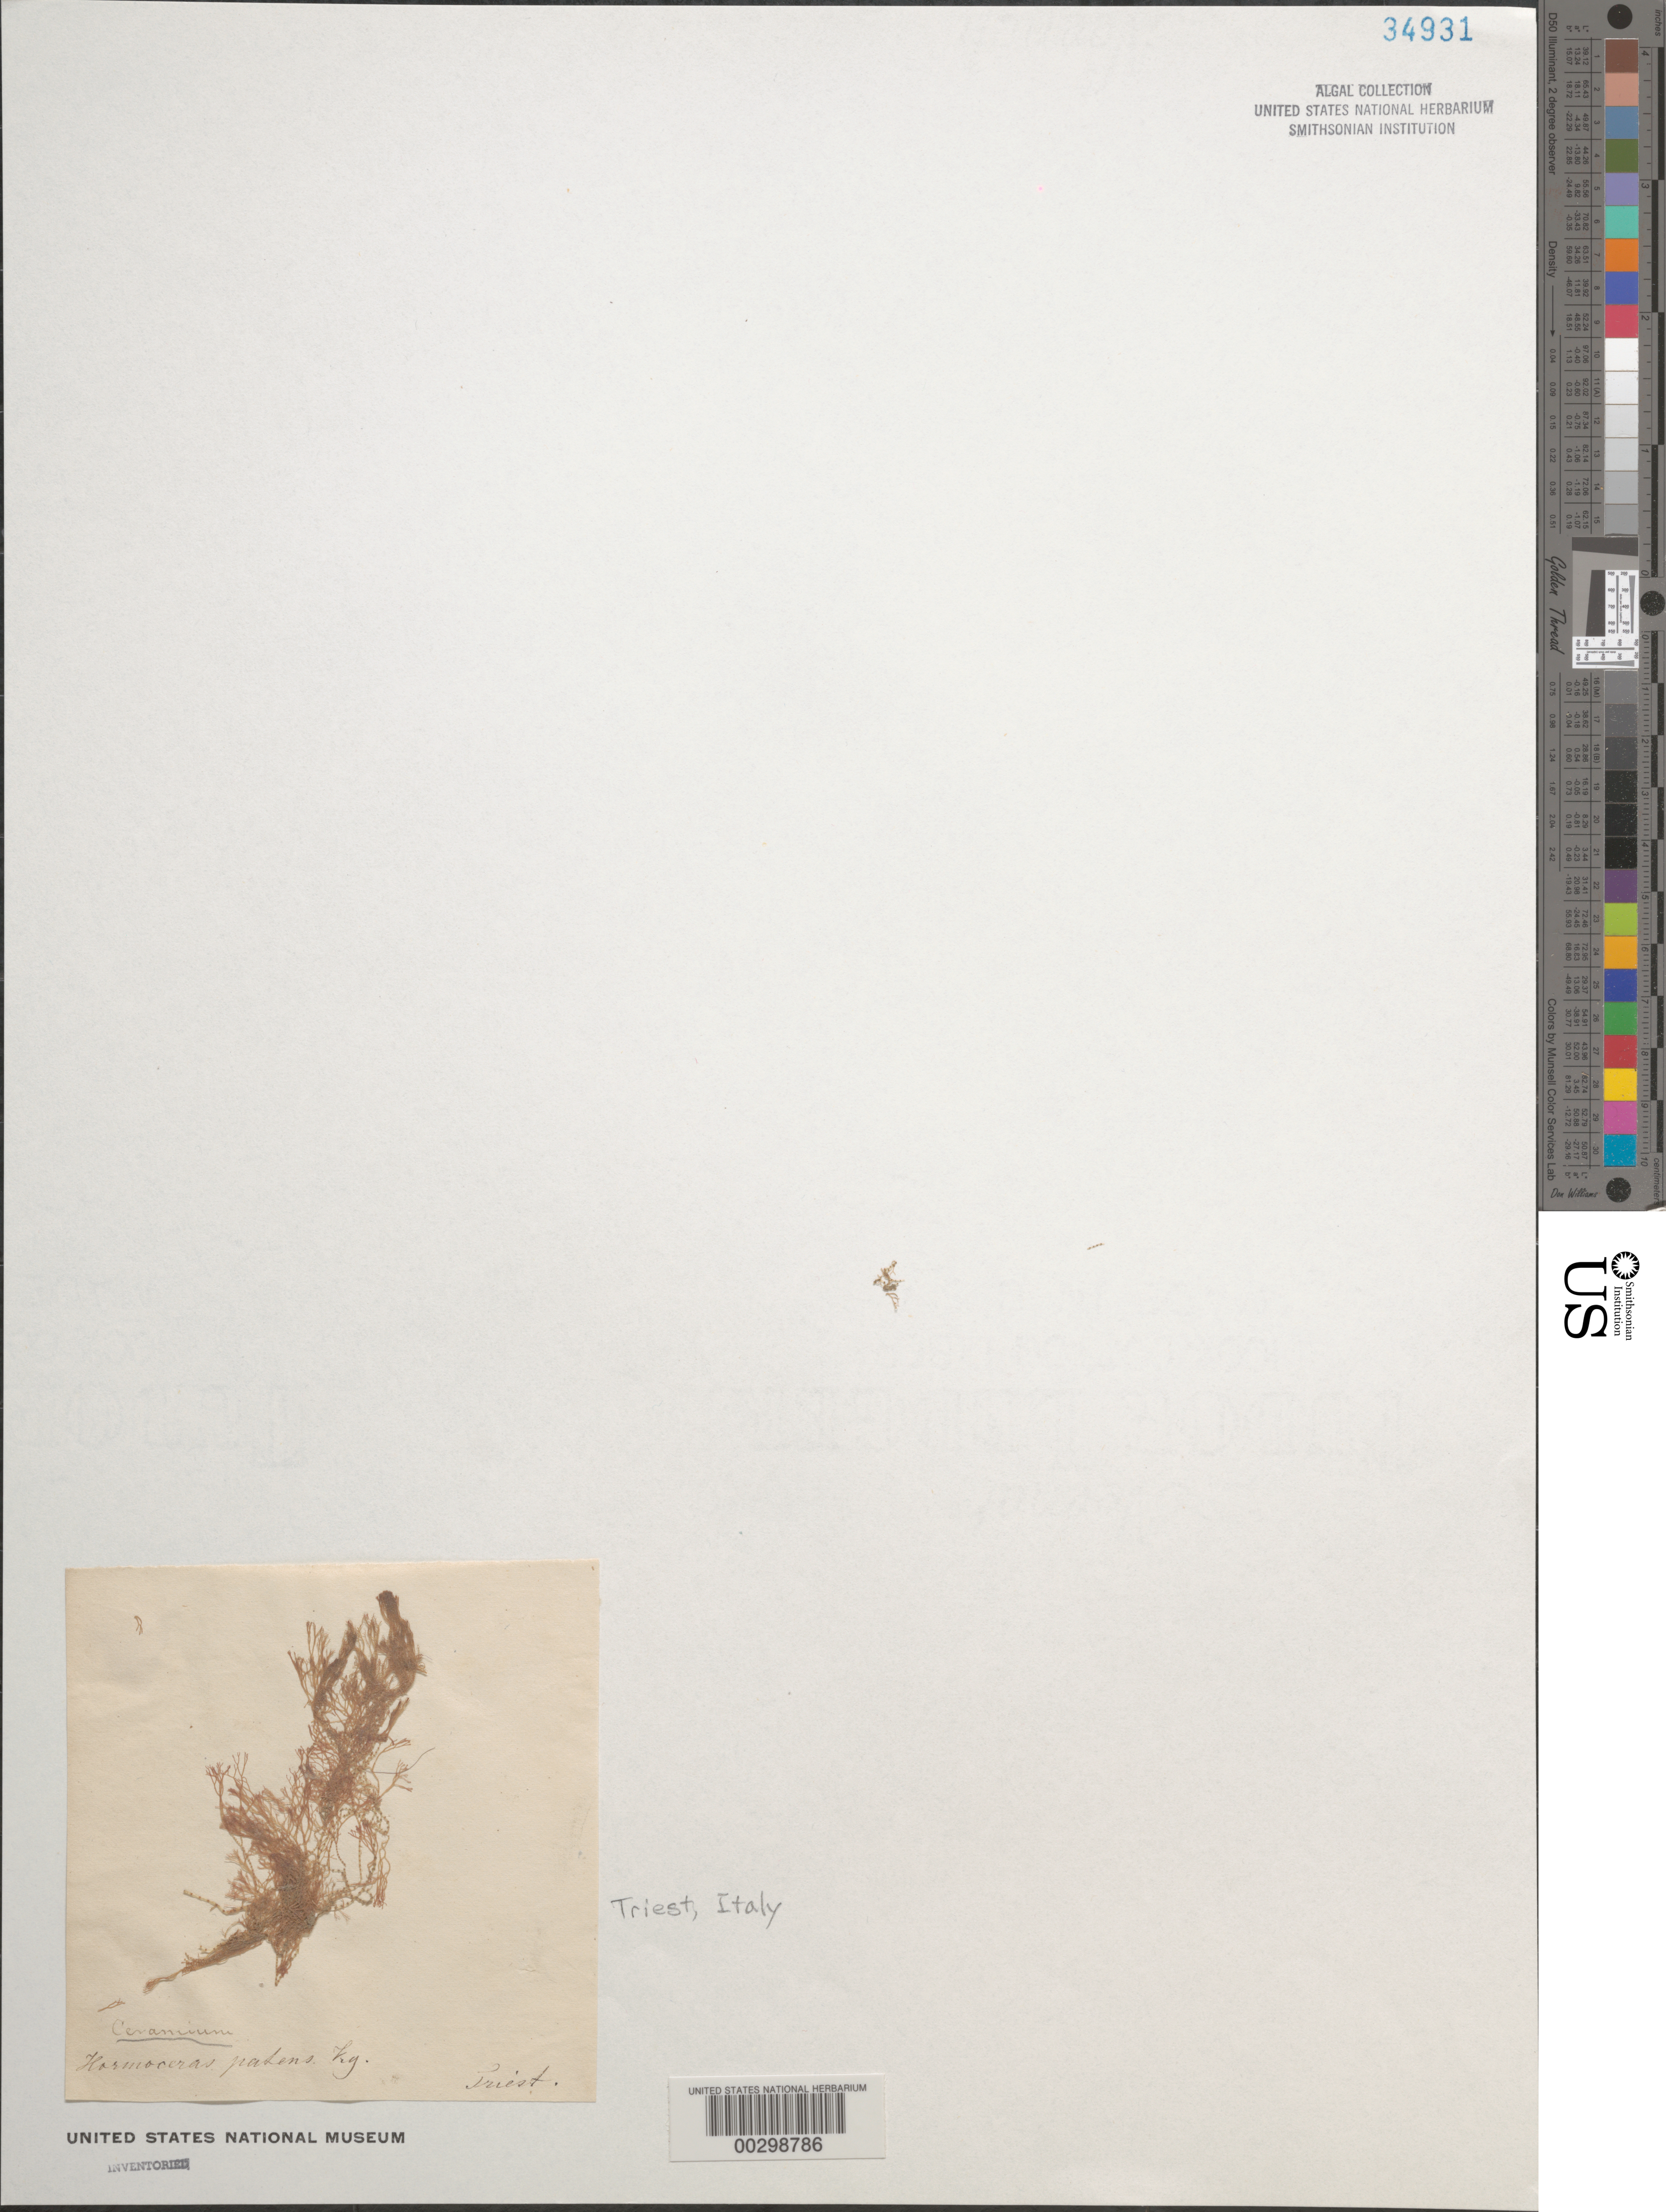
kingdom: Plantae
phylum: Rhodophyta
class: Florideophyceae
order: Ceramiales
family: Ceramiaceae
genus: Ceramium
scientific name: Ceramium deslongchampsii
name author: Chauvin ex Duby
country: Italy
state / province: Friuli-Venezia Giulia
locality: Trieste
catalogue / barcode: US 34931